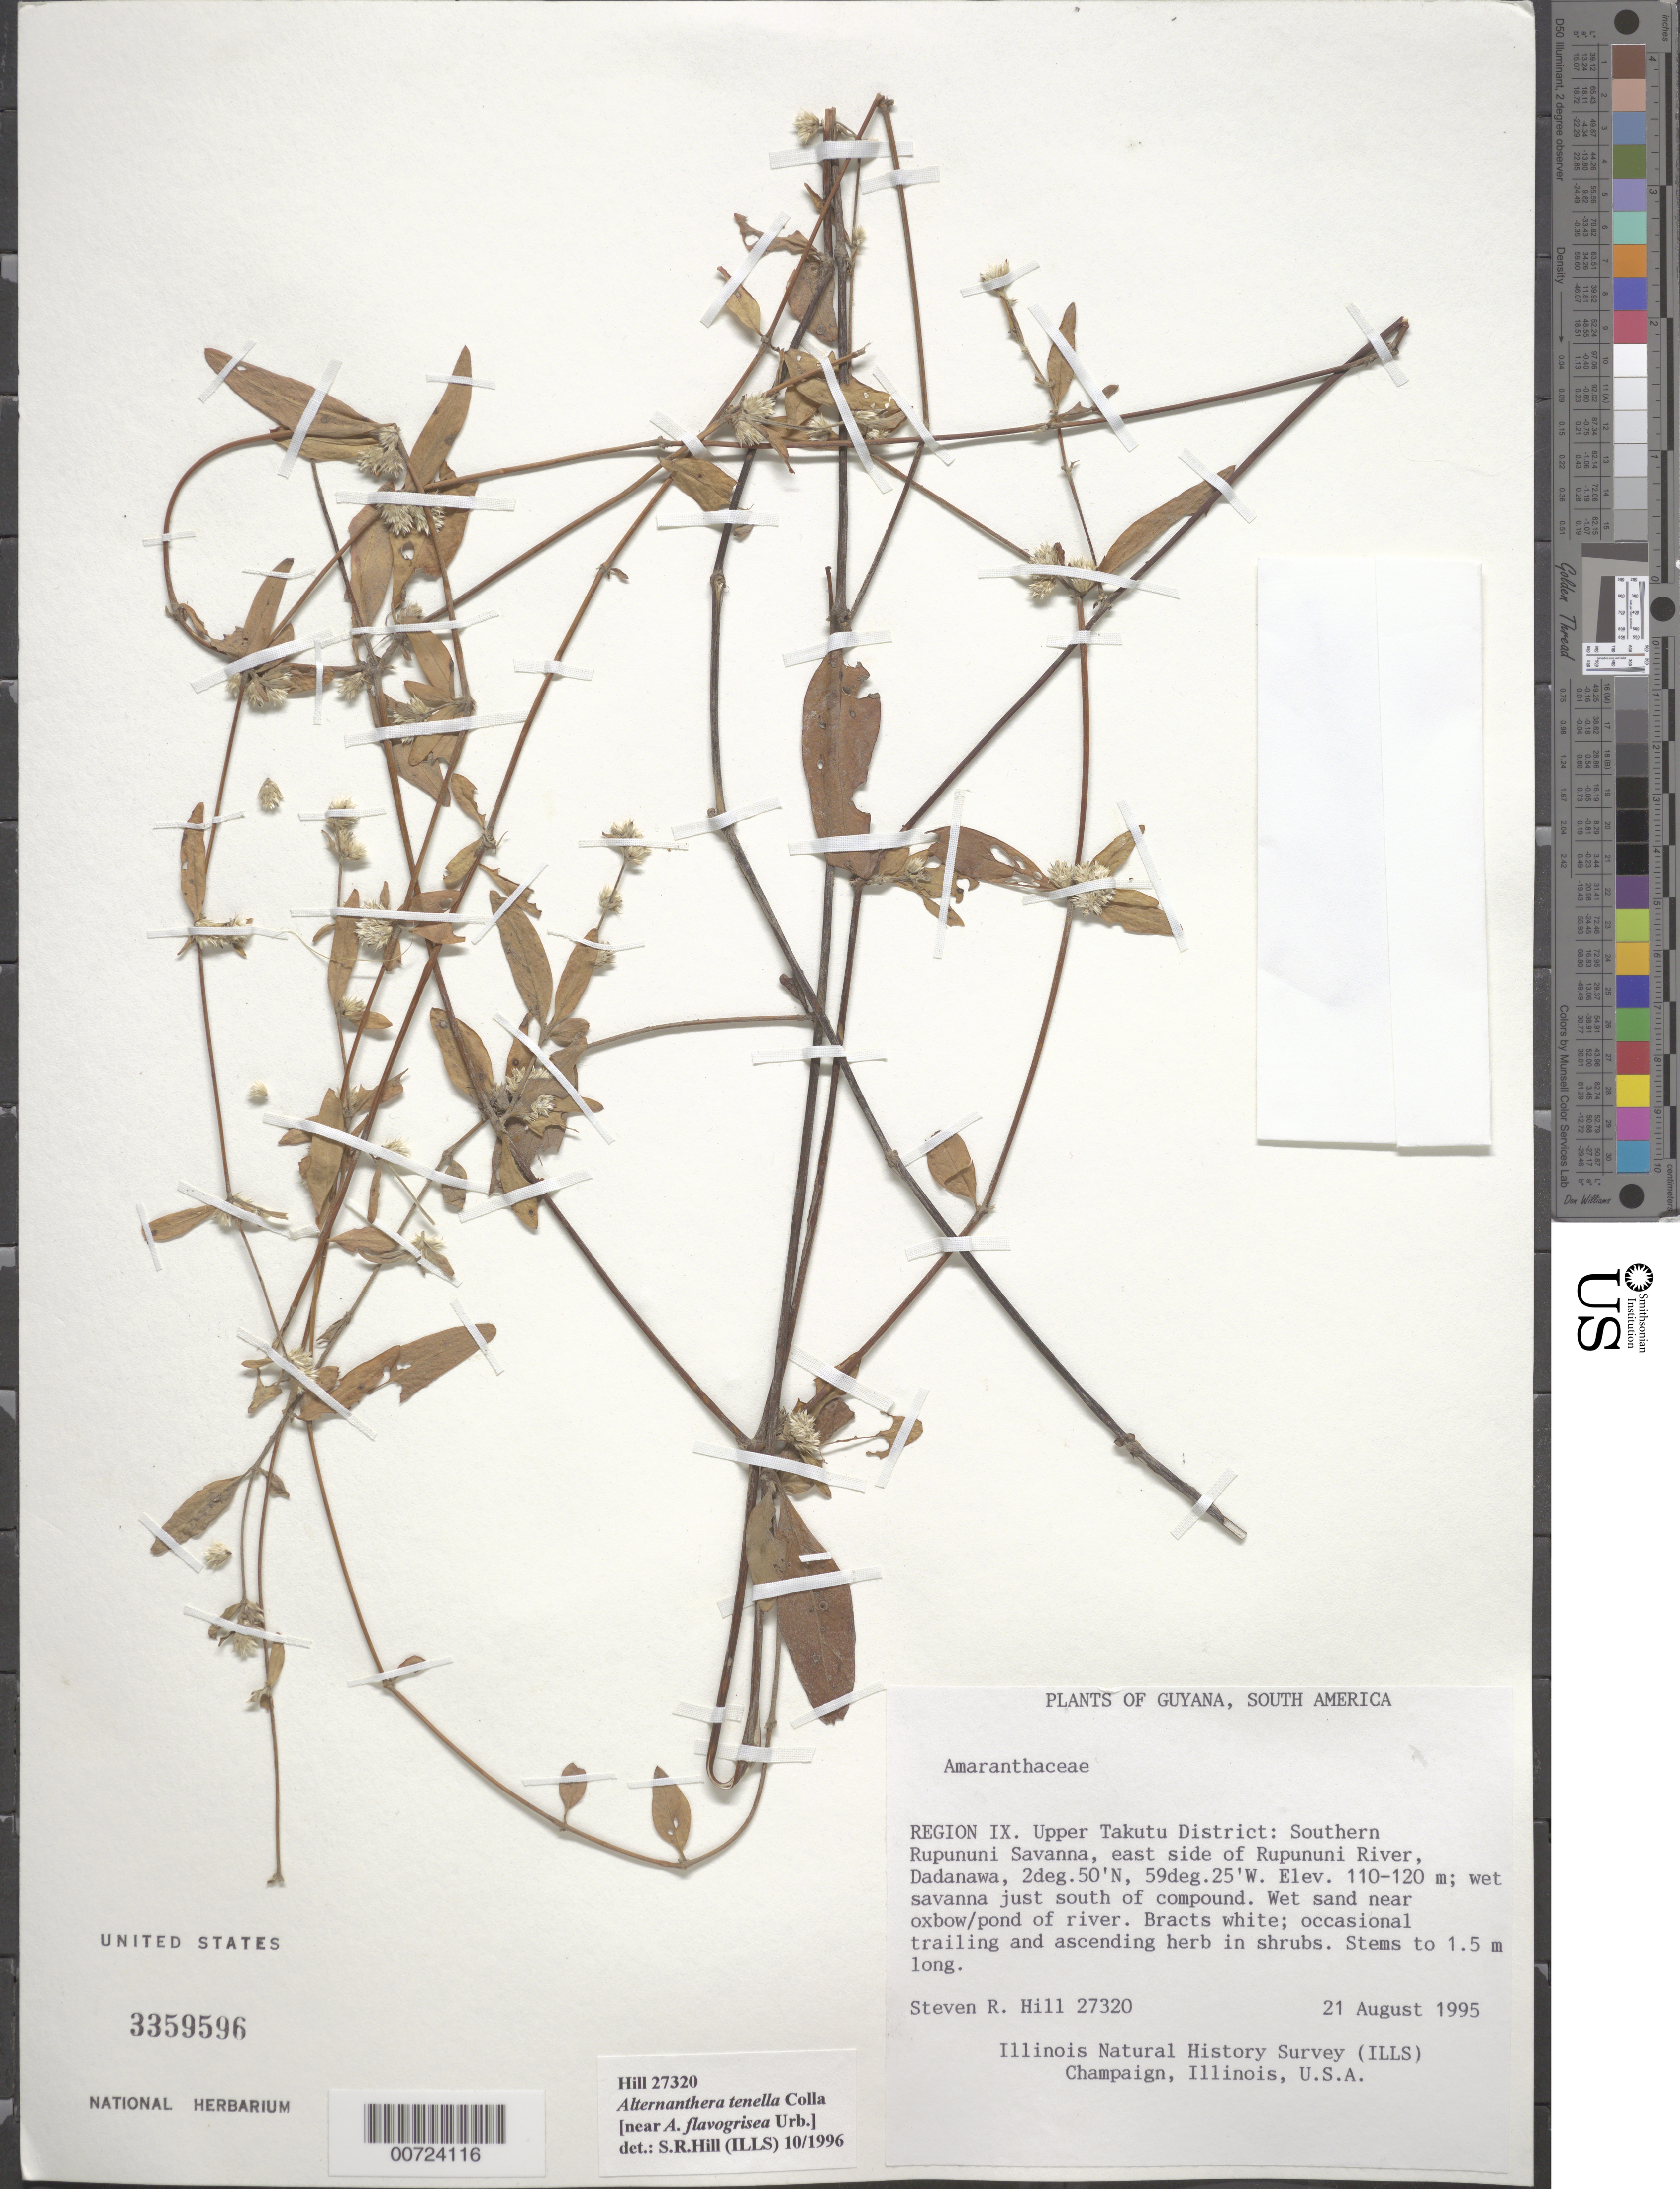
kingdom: Plantae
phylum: Tracheophyta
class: Magnoliopsida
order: Caryophyllales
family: Amaranthaceae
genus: Alternanthera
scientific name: Alternanthera tenella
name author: Colla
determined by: Hill, Steven R.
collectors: S. R. Hill, C. N. Horn & J. H. Wiersema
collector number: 27320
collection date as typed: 21-Aug-95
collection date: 1995-08-21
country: Guyana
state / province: U. Takutu-U. Essequibo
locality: Dadanawa, southern Rupununi Savanna, E side of Rupununi R.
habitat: Wet sand near pond of river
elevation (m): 110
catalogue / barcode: US 3359596